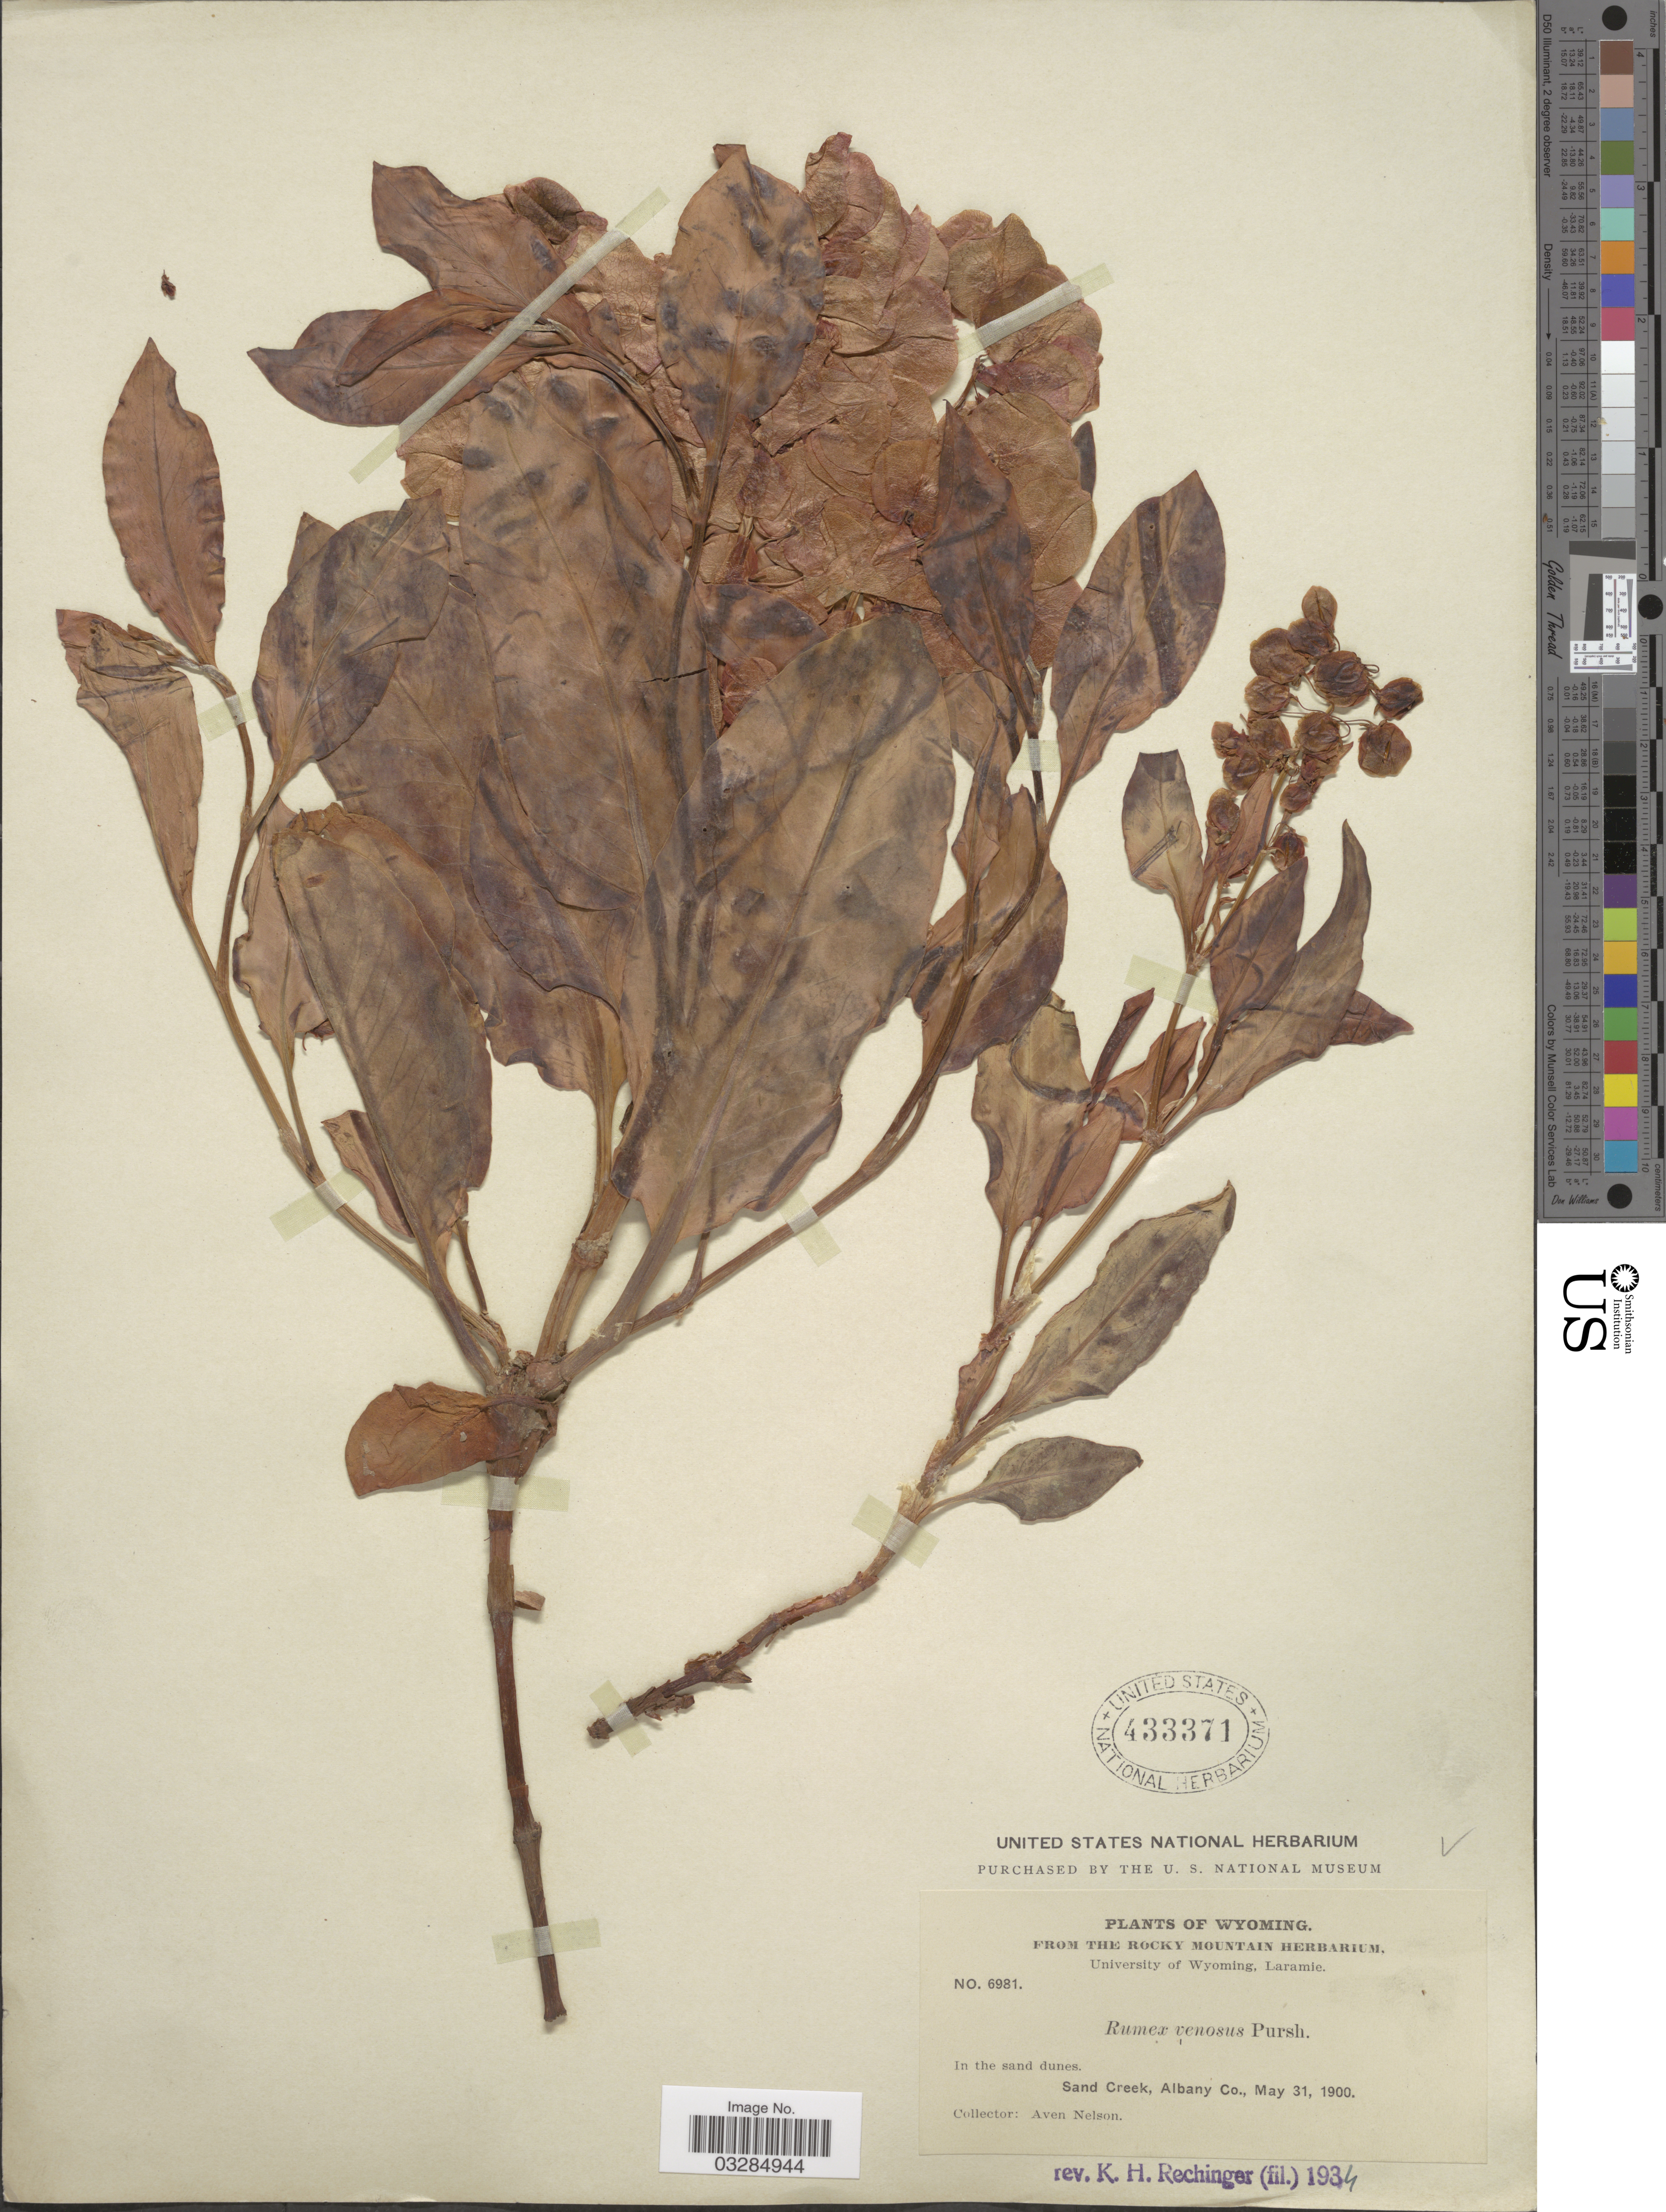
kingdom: Plantae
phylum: Tracheophyta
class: Magnoliopsida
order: Caryophyllales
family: Polygonaceae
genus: Rumex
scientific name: Rumex venosus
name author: Pursh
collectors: A. Nelson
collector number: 6981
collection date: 1900-05-31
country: United States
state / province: Wyoming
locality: Sand Creek, Albany Co.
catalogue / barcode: US 433371